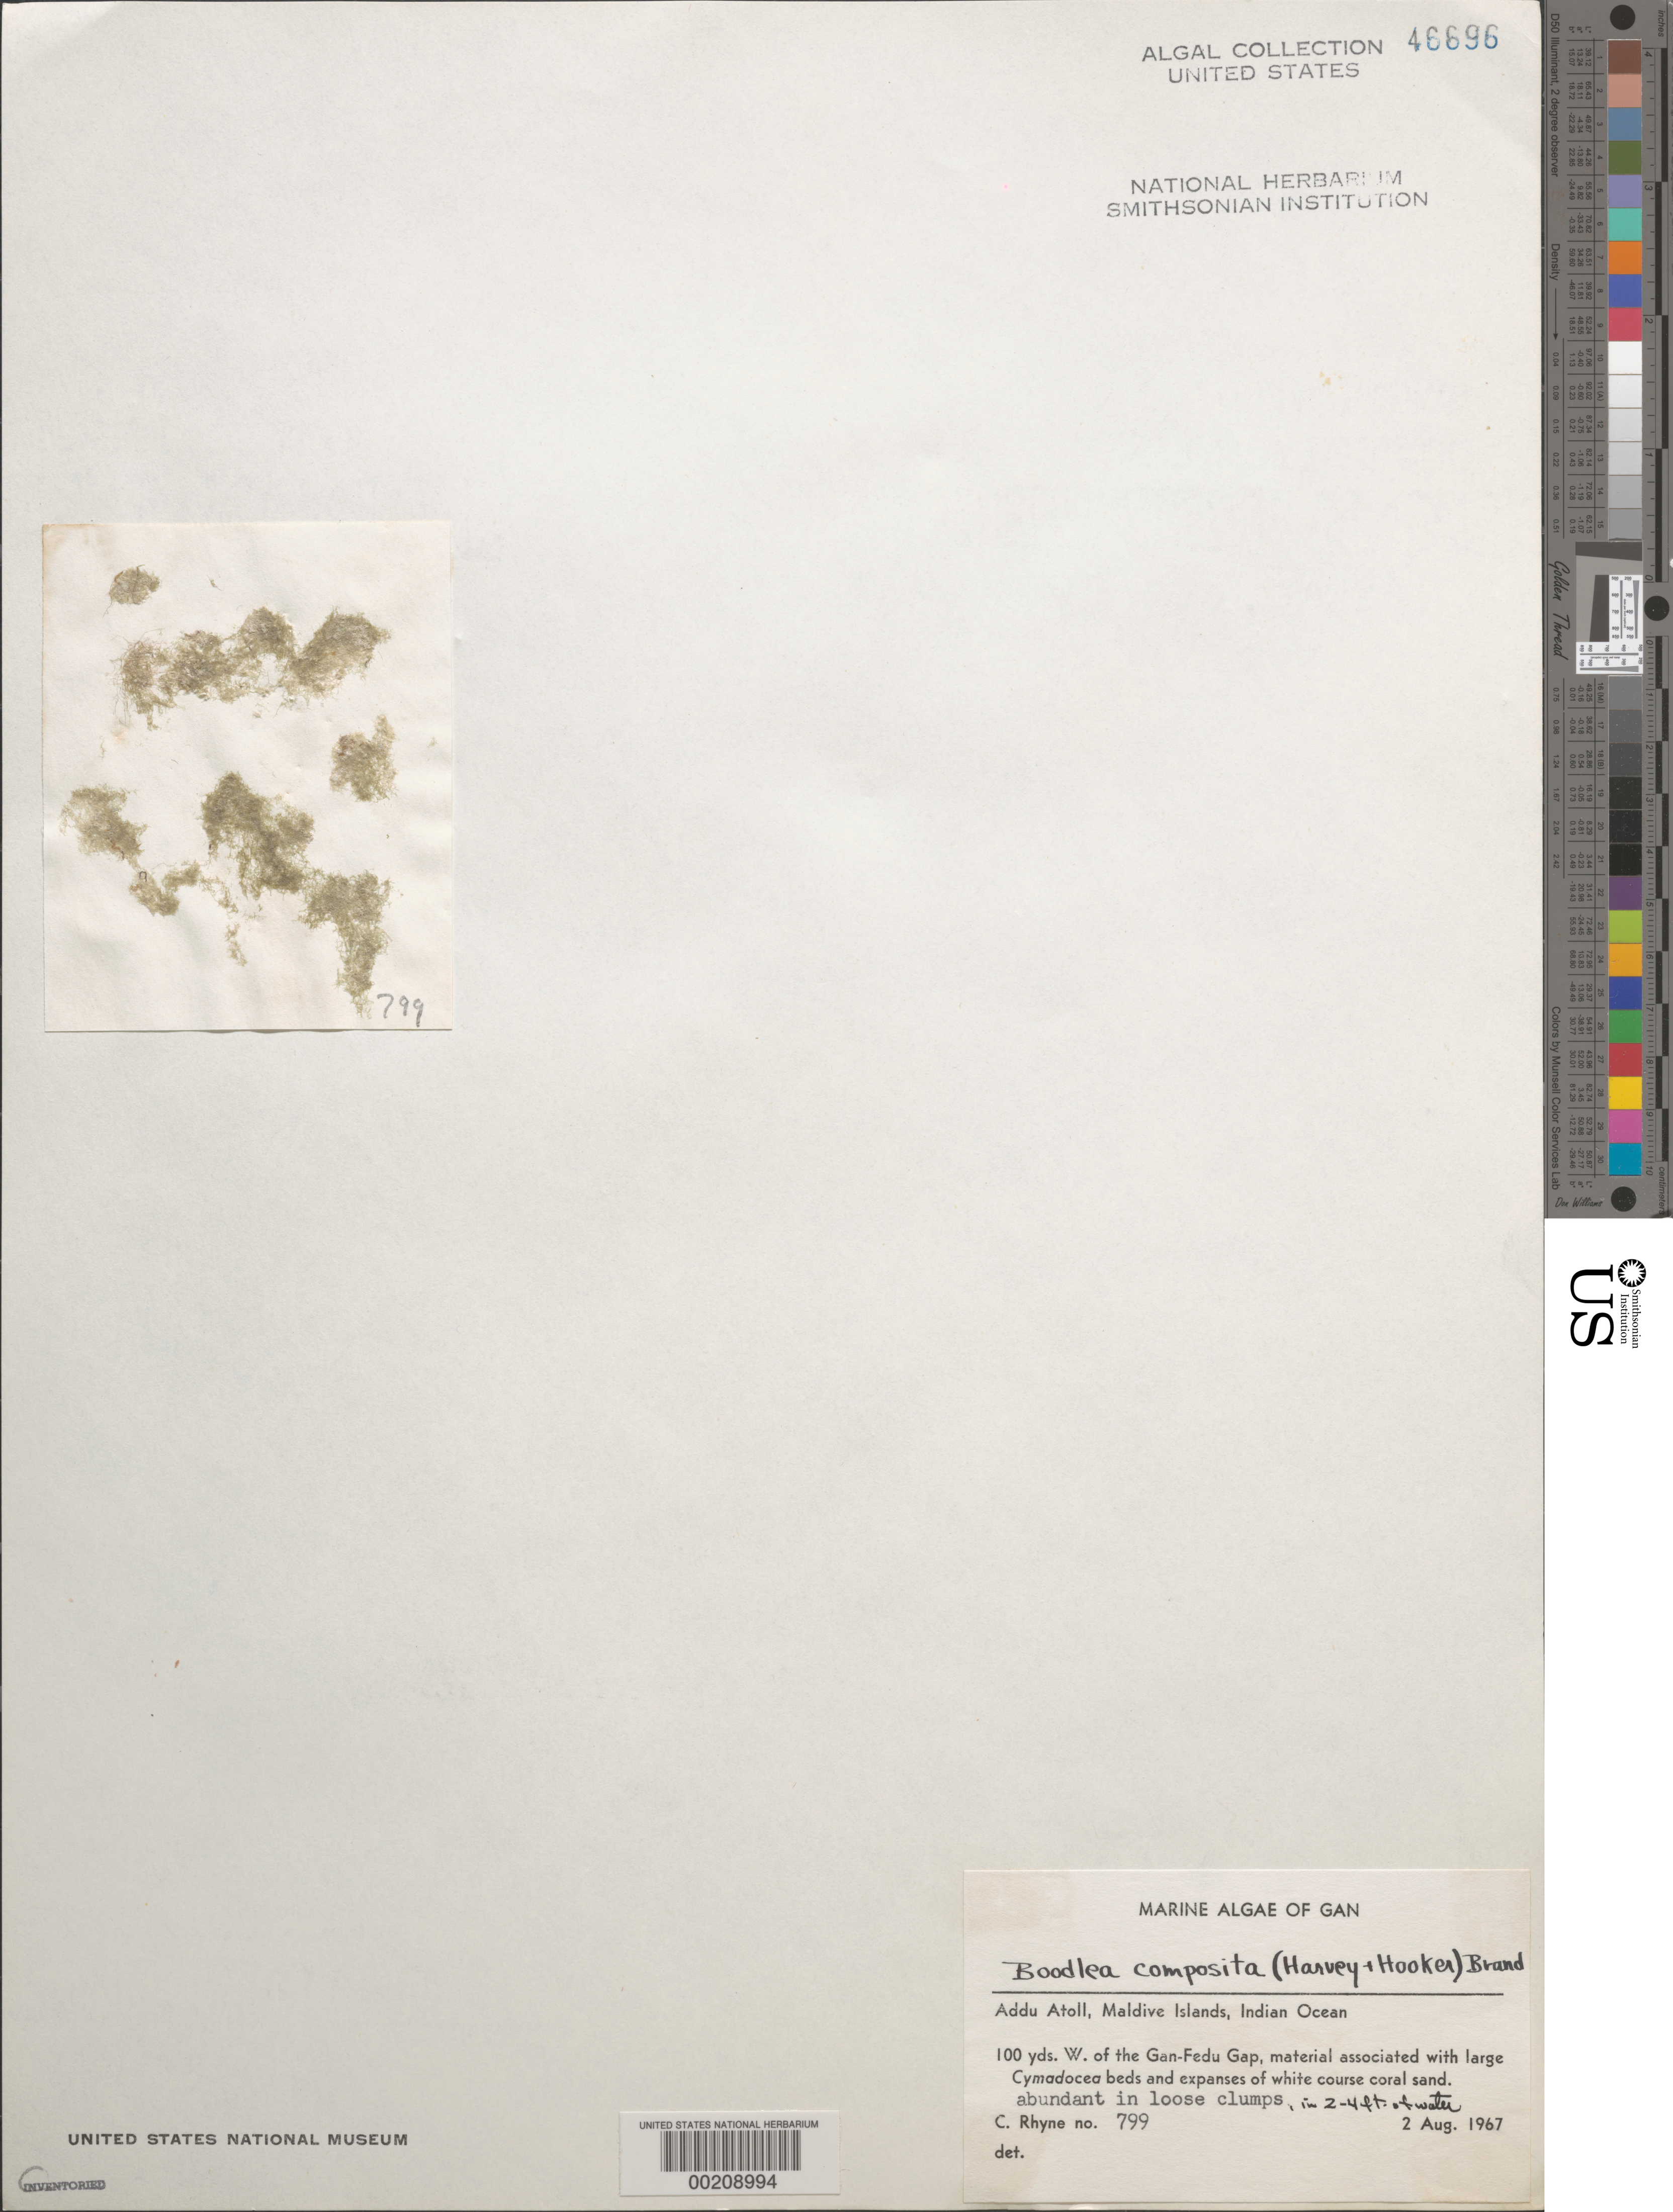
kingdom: Plantae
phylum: Chlorophyta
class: Ulvophyceae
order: Siphonocladales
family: Boodleaceae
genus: Boodlea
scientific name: Boodlea composita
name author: (Humb. & Humb.) Brand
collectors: C. Rhyne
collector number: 799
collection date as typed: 02 Aug 1967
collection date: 1967-08-02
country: Maldive Islands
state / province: Seenu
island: Gan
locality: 100 yards west of Gan-Fedu Gap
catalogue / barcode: US 46696